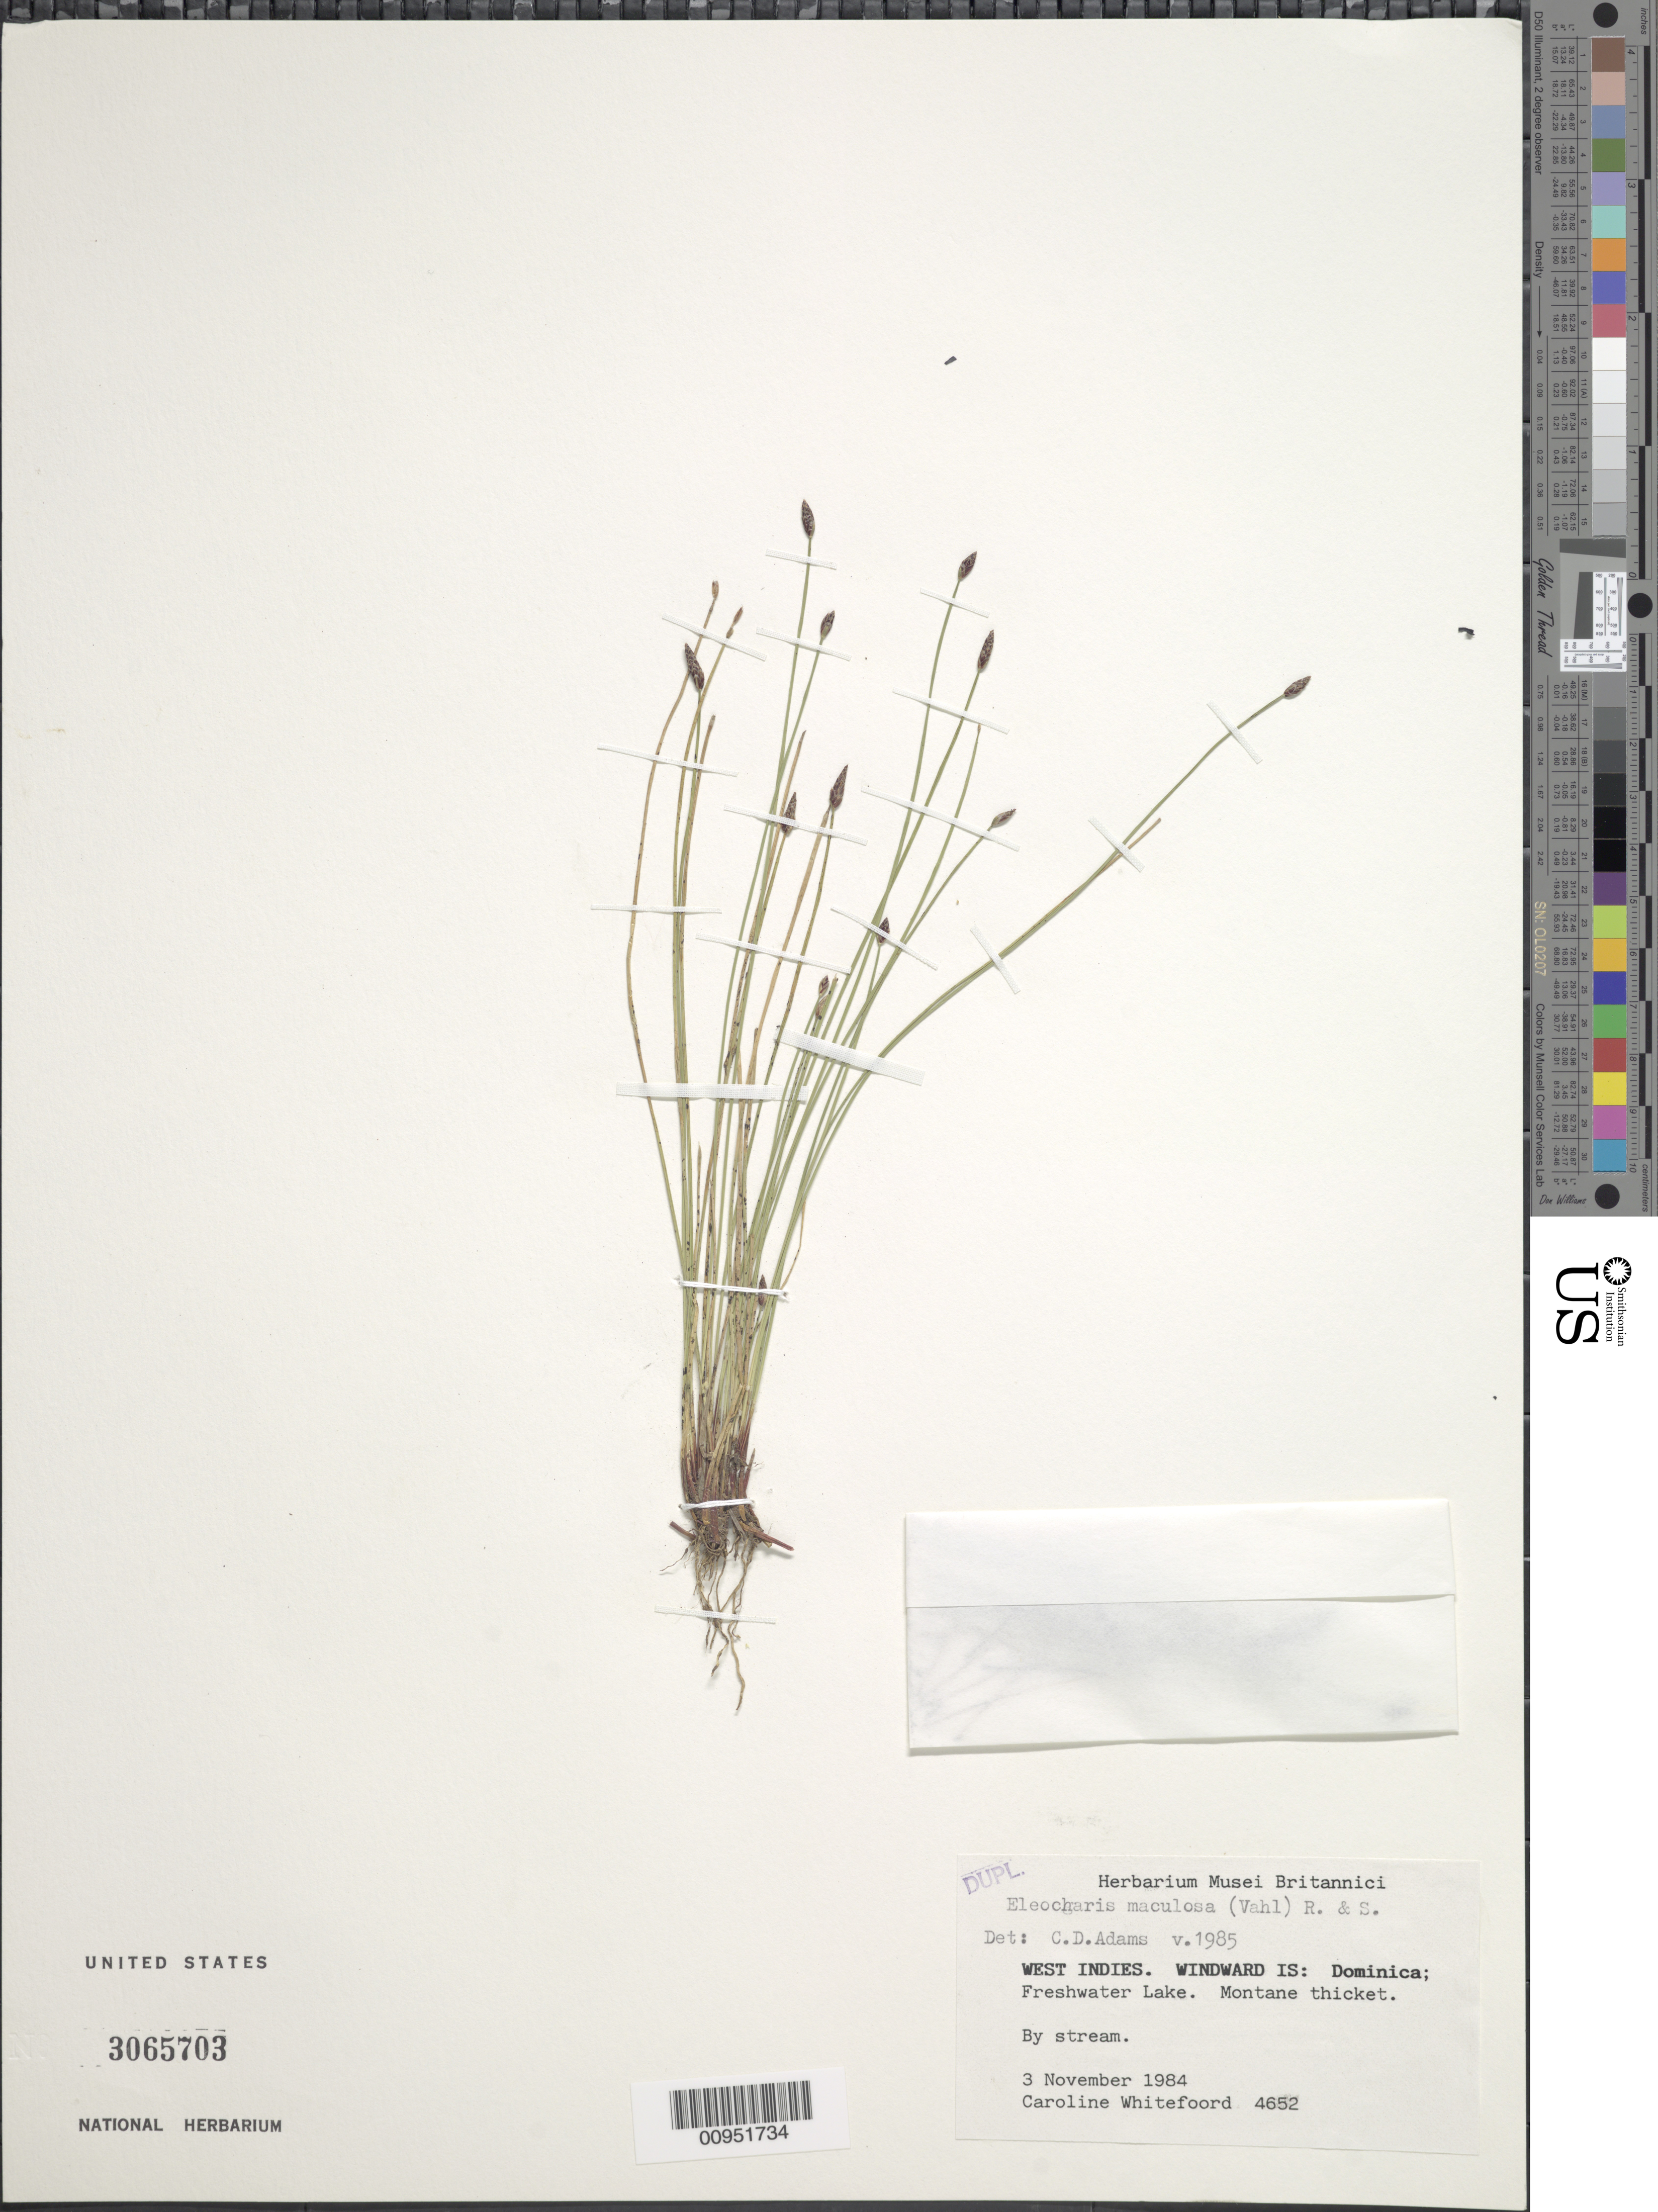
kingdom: Plantae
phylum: Tracheophyta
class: Liliopsida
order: Poales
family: Cyperaceae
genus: Eleocharis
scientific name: Eleocharis maculosa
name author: (Vahl) Roem. & Schult.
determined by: Adams, C. D.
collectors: C. Whitefoord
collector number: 4652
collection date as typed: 03 Nov 1984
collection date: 1984-11-03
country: Dominica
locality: Freshwater Lake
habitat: By stream in montane thicket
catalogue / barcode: US 3065703